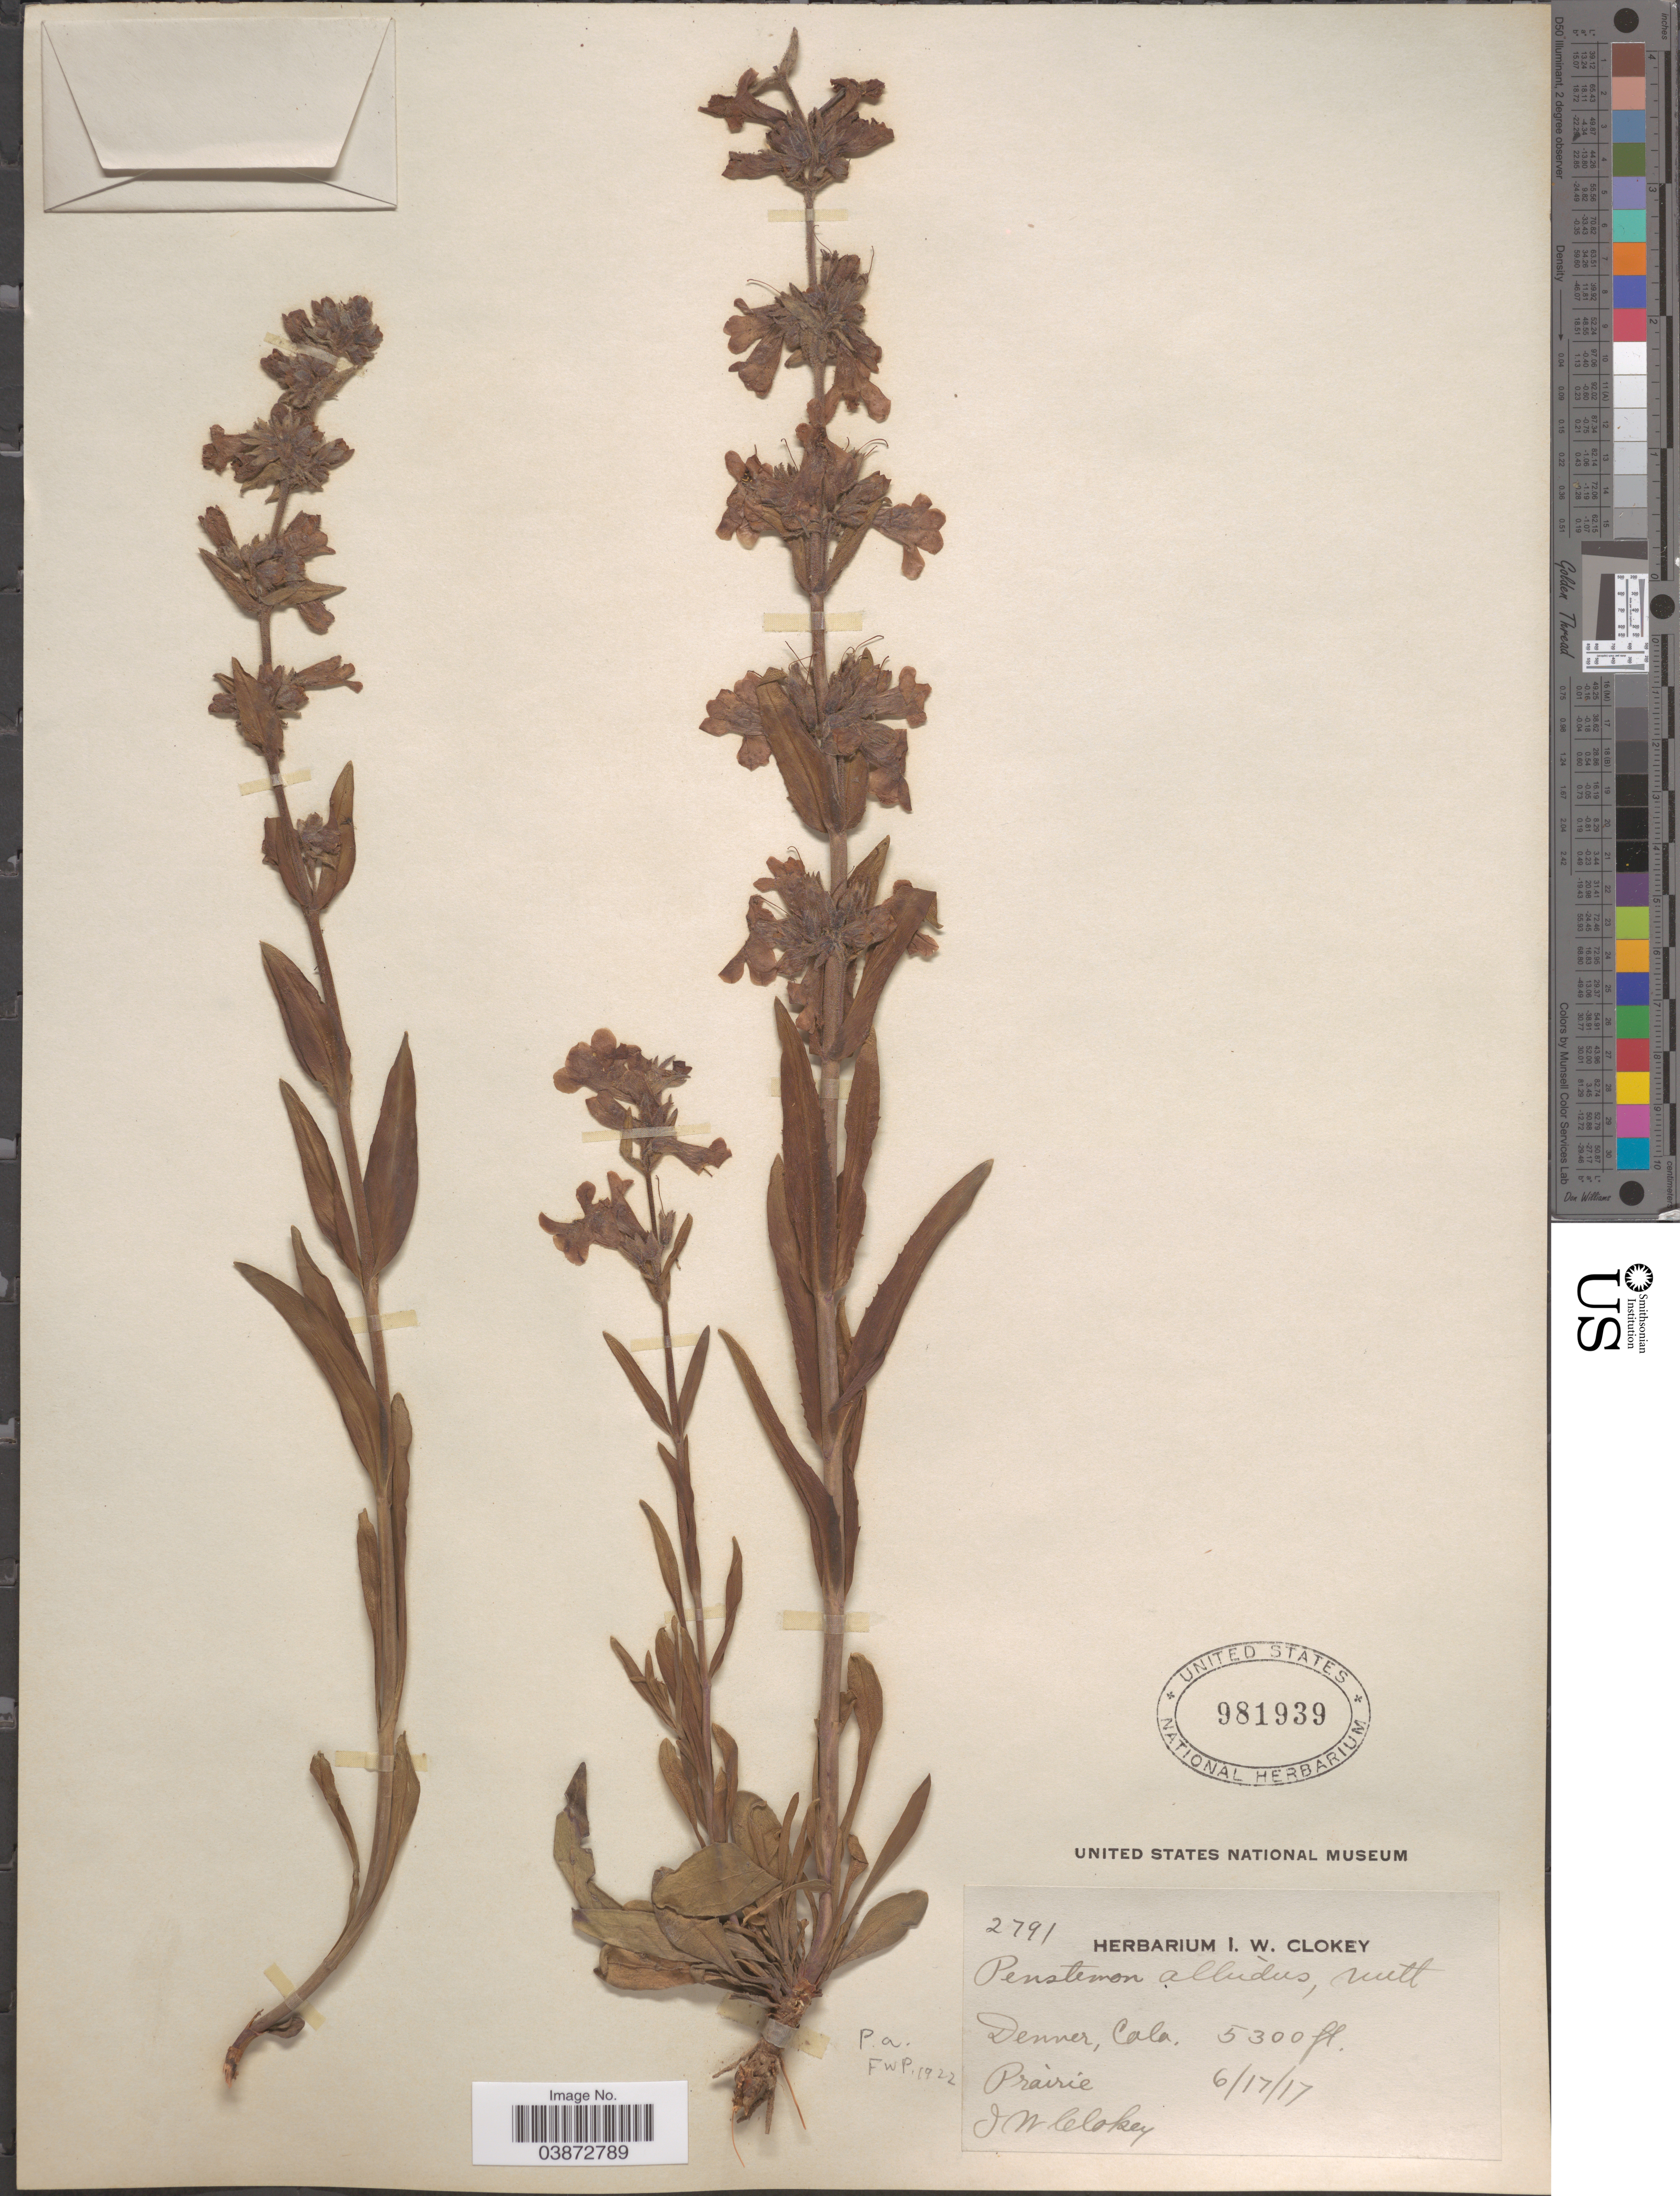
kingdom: Plantae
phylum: Tracheophyta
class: Magnoliopsida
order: Lamiales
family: Plantaginaceae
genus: Penstemon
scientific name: Penstemon albidus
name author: Nutt.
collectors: I. W. Clokey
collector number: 2791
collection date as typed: Transcribed d/m/y: 17/6/17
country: United States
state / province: Colorado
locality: Denver.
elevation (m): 1615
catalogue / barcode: US 981939